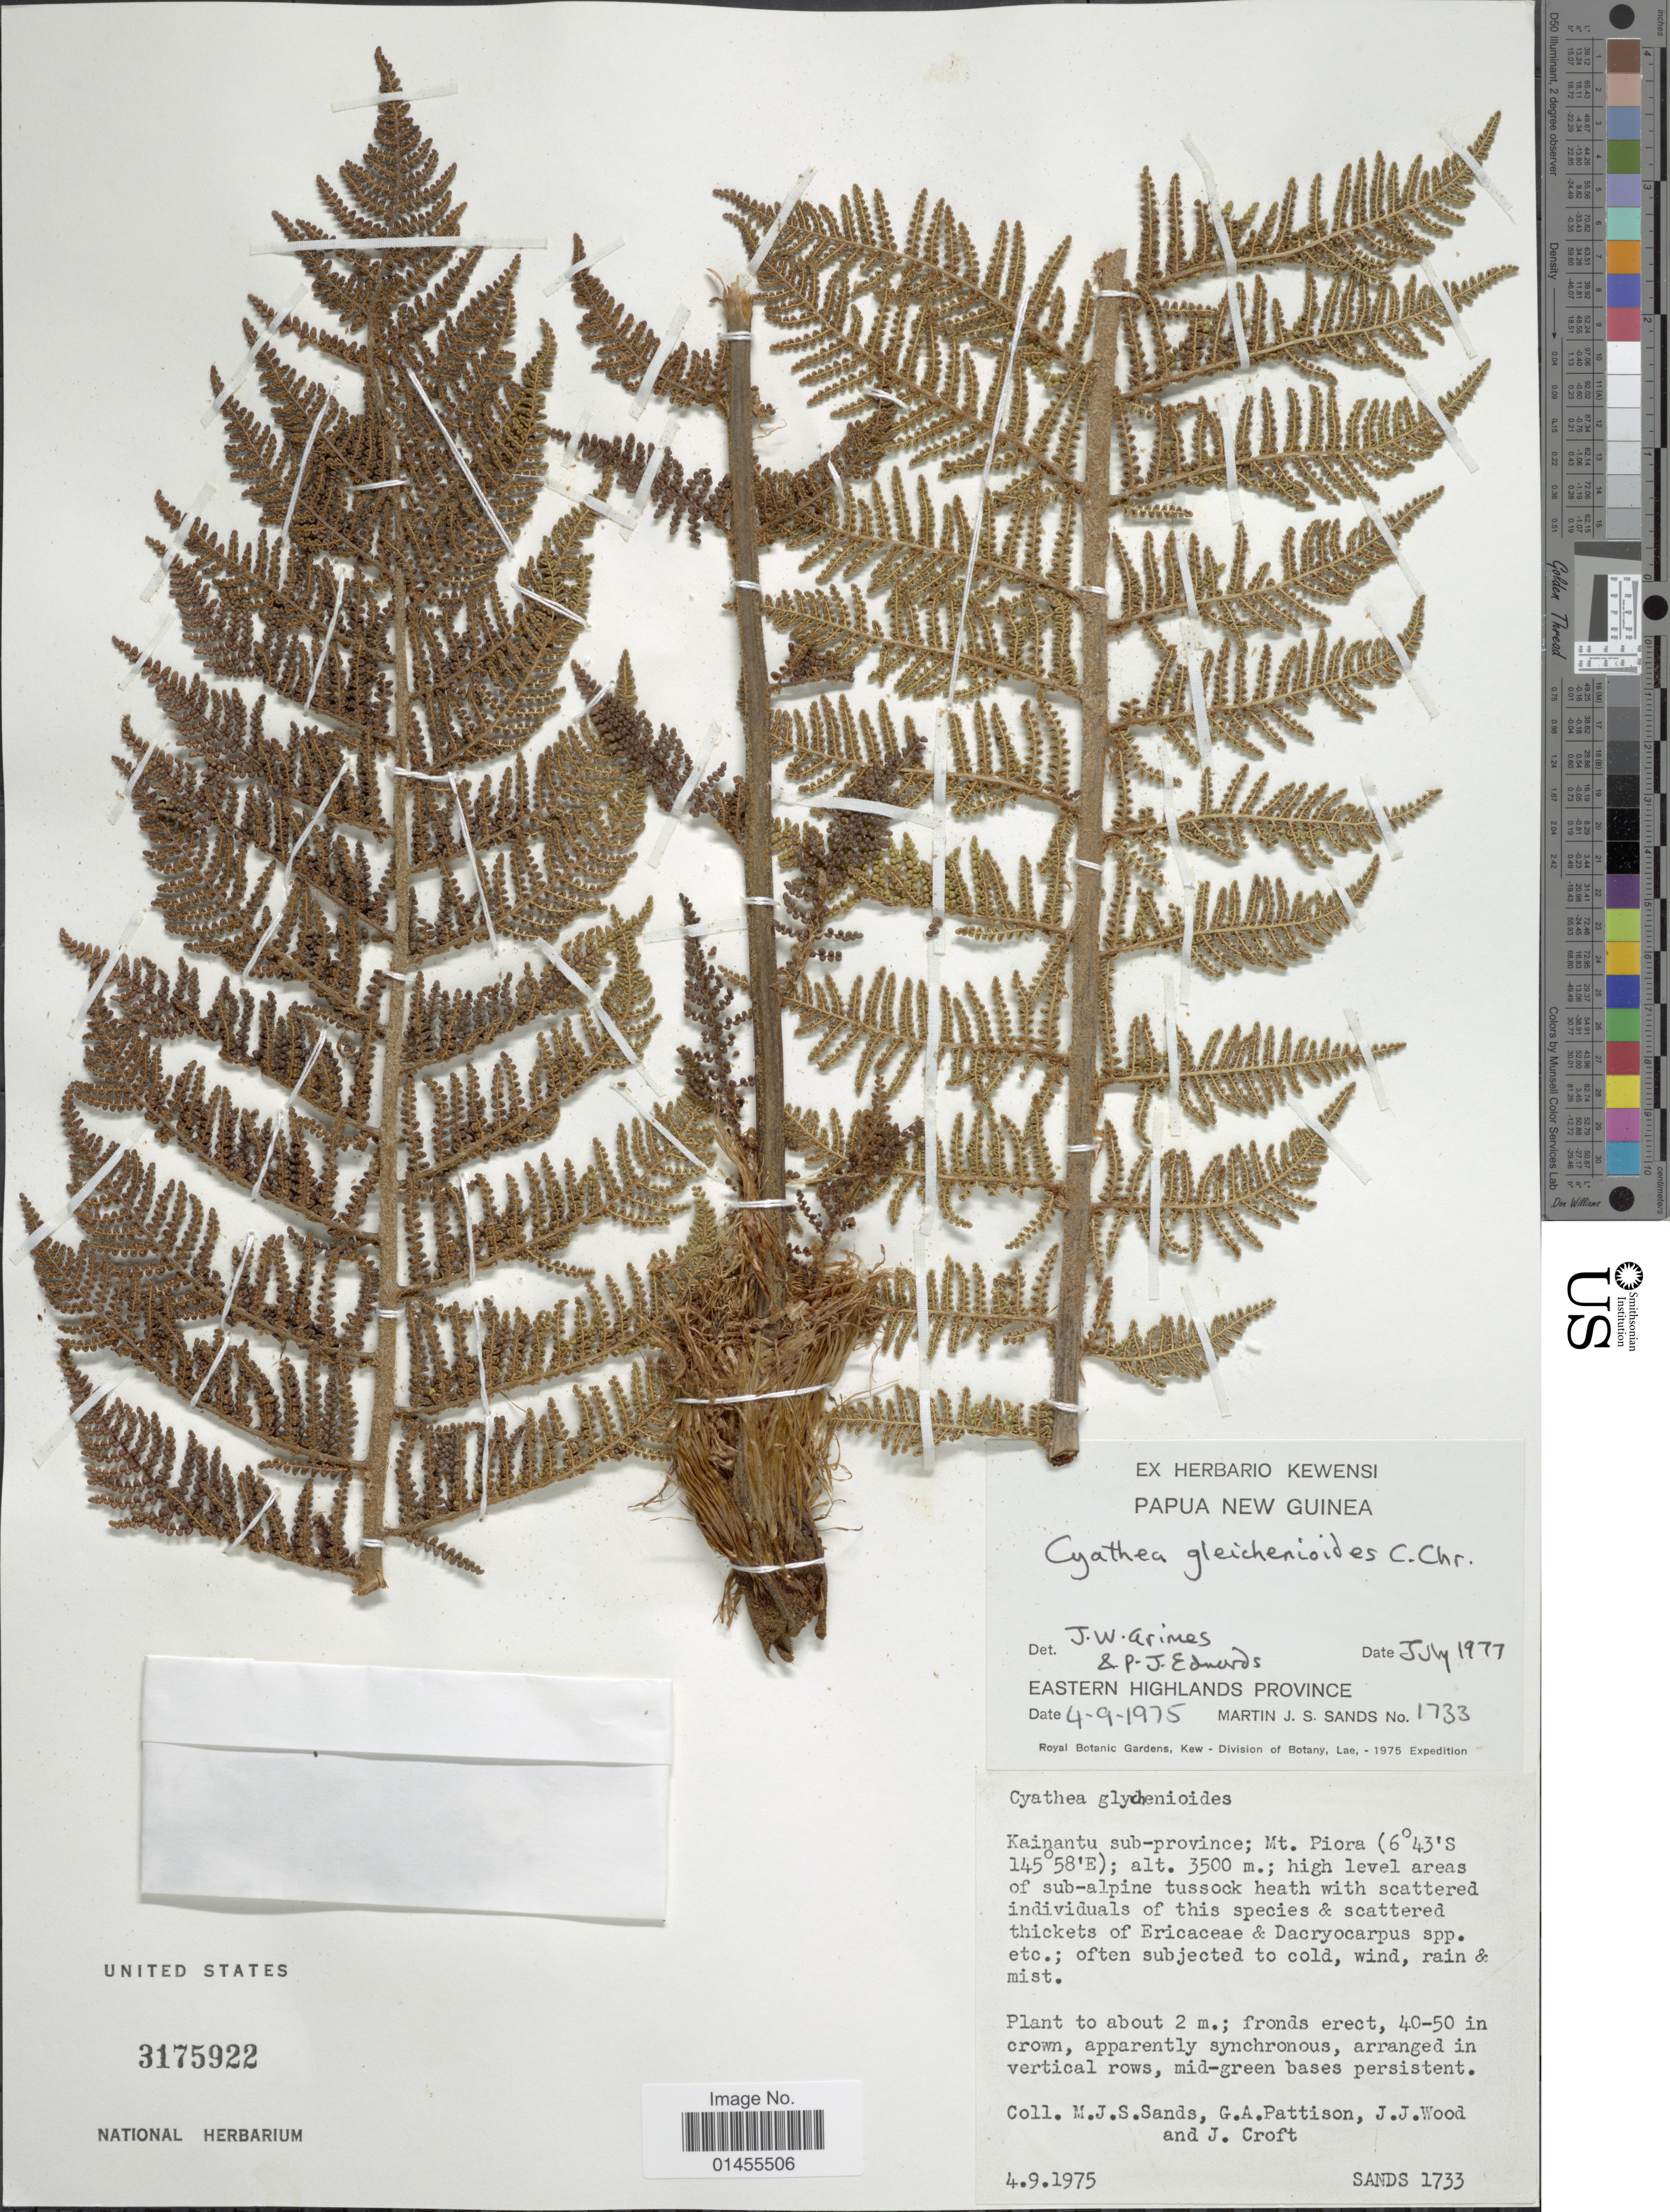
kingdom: Plantae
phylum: Tracheophyta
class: Polypodiopsida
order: Cyatheales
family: Cyatheaceae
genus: Alsophila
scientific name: Alsophila gleichenioides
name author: (C. Chr.) R.M. Tryon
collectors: M. Sands, G. Pattison & J. Wood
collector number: Sands 1733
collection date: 1975-09-04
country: Papua New Guinea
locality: Eastern Highlands Province. Kainantu sub-province; Mt. Piora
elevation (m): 3500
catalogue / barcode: US 3175922